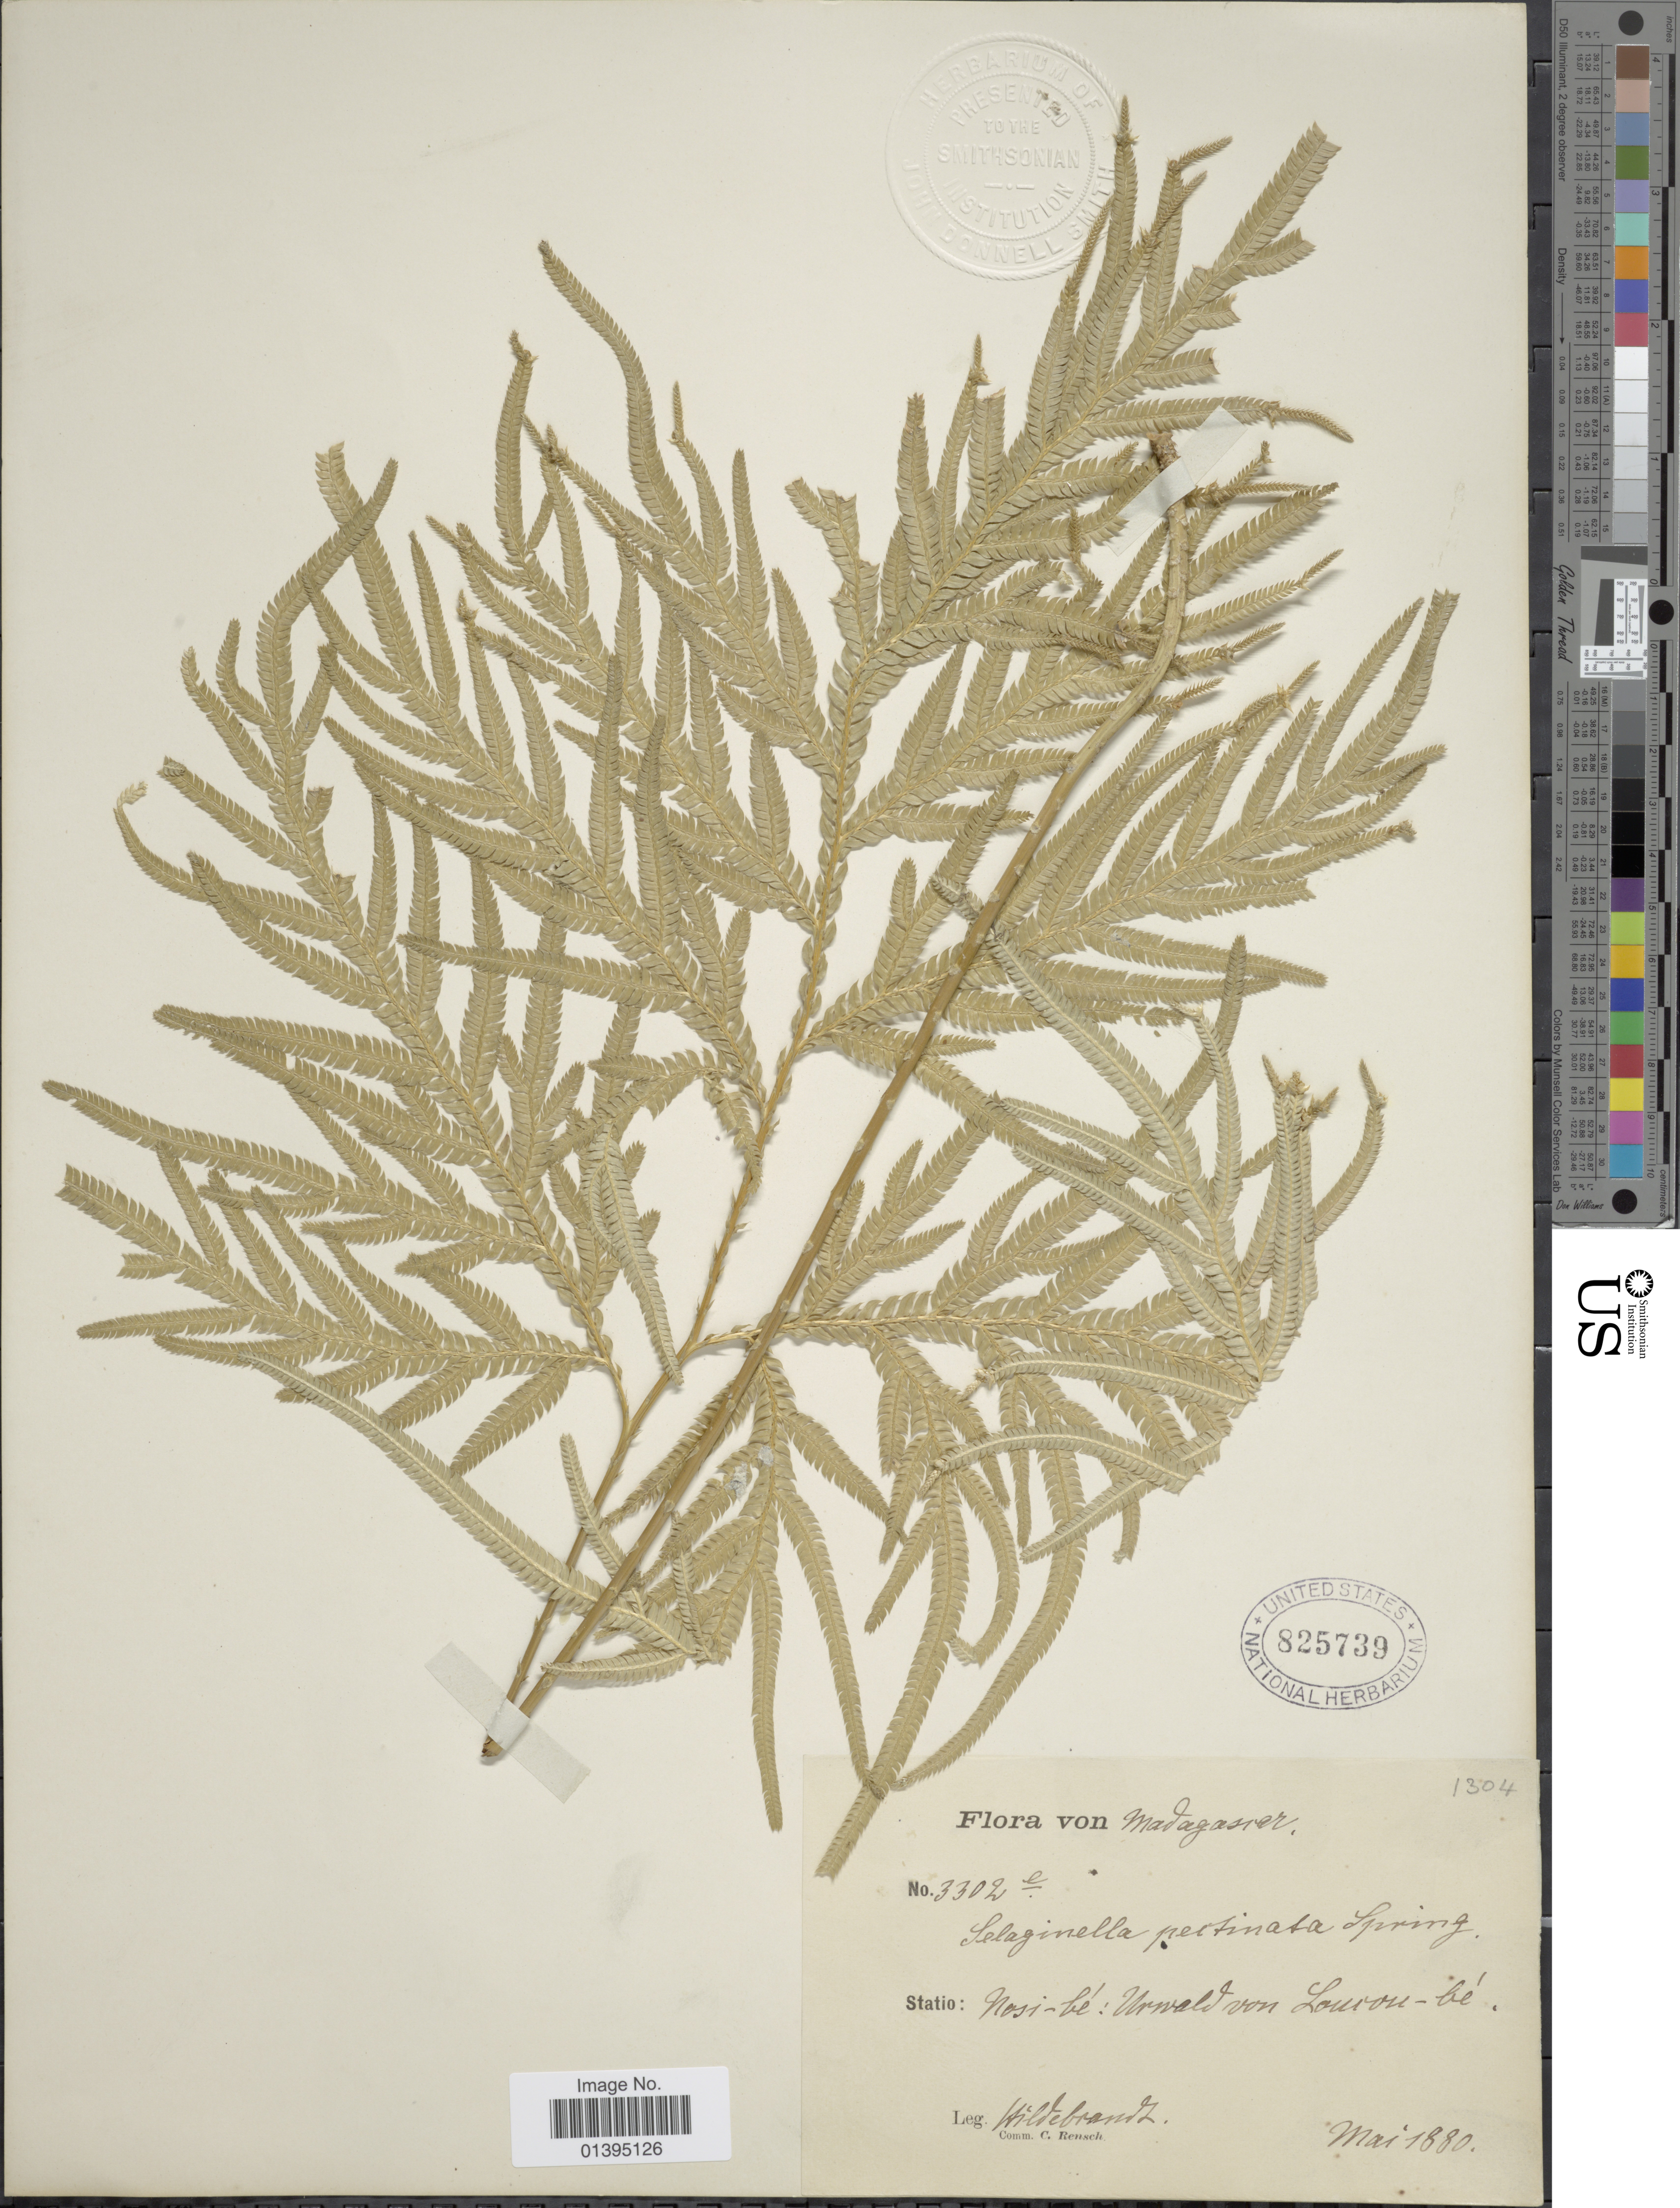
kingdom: Plantae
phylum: Tracheophyta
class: Lycopodiopsida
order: Selaginellales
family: Selaginellaceae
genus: Selaginella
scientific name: Selaginella pectinata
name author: Spring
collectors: J. Hildebrandt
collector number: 3302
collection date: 1880-05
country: Madagascar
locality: Statio: Nosi-be: Urwald von Loucou-be.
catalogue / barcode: US 825739